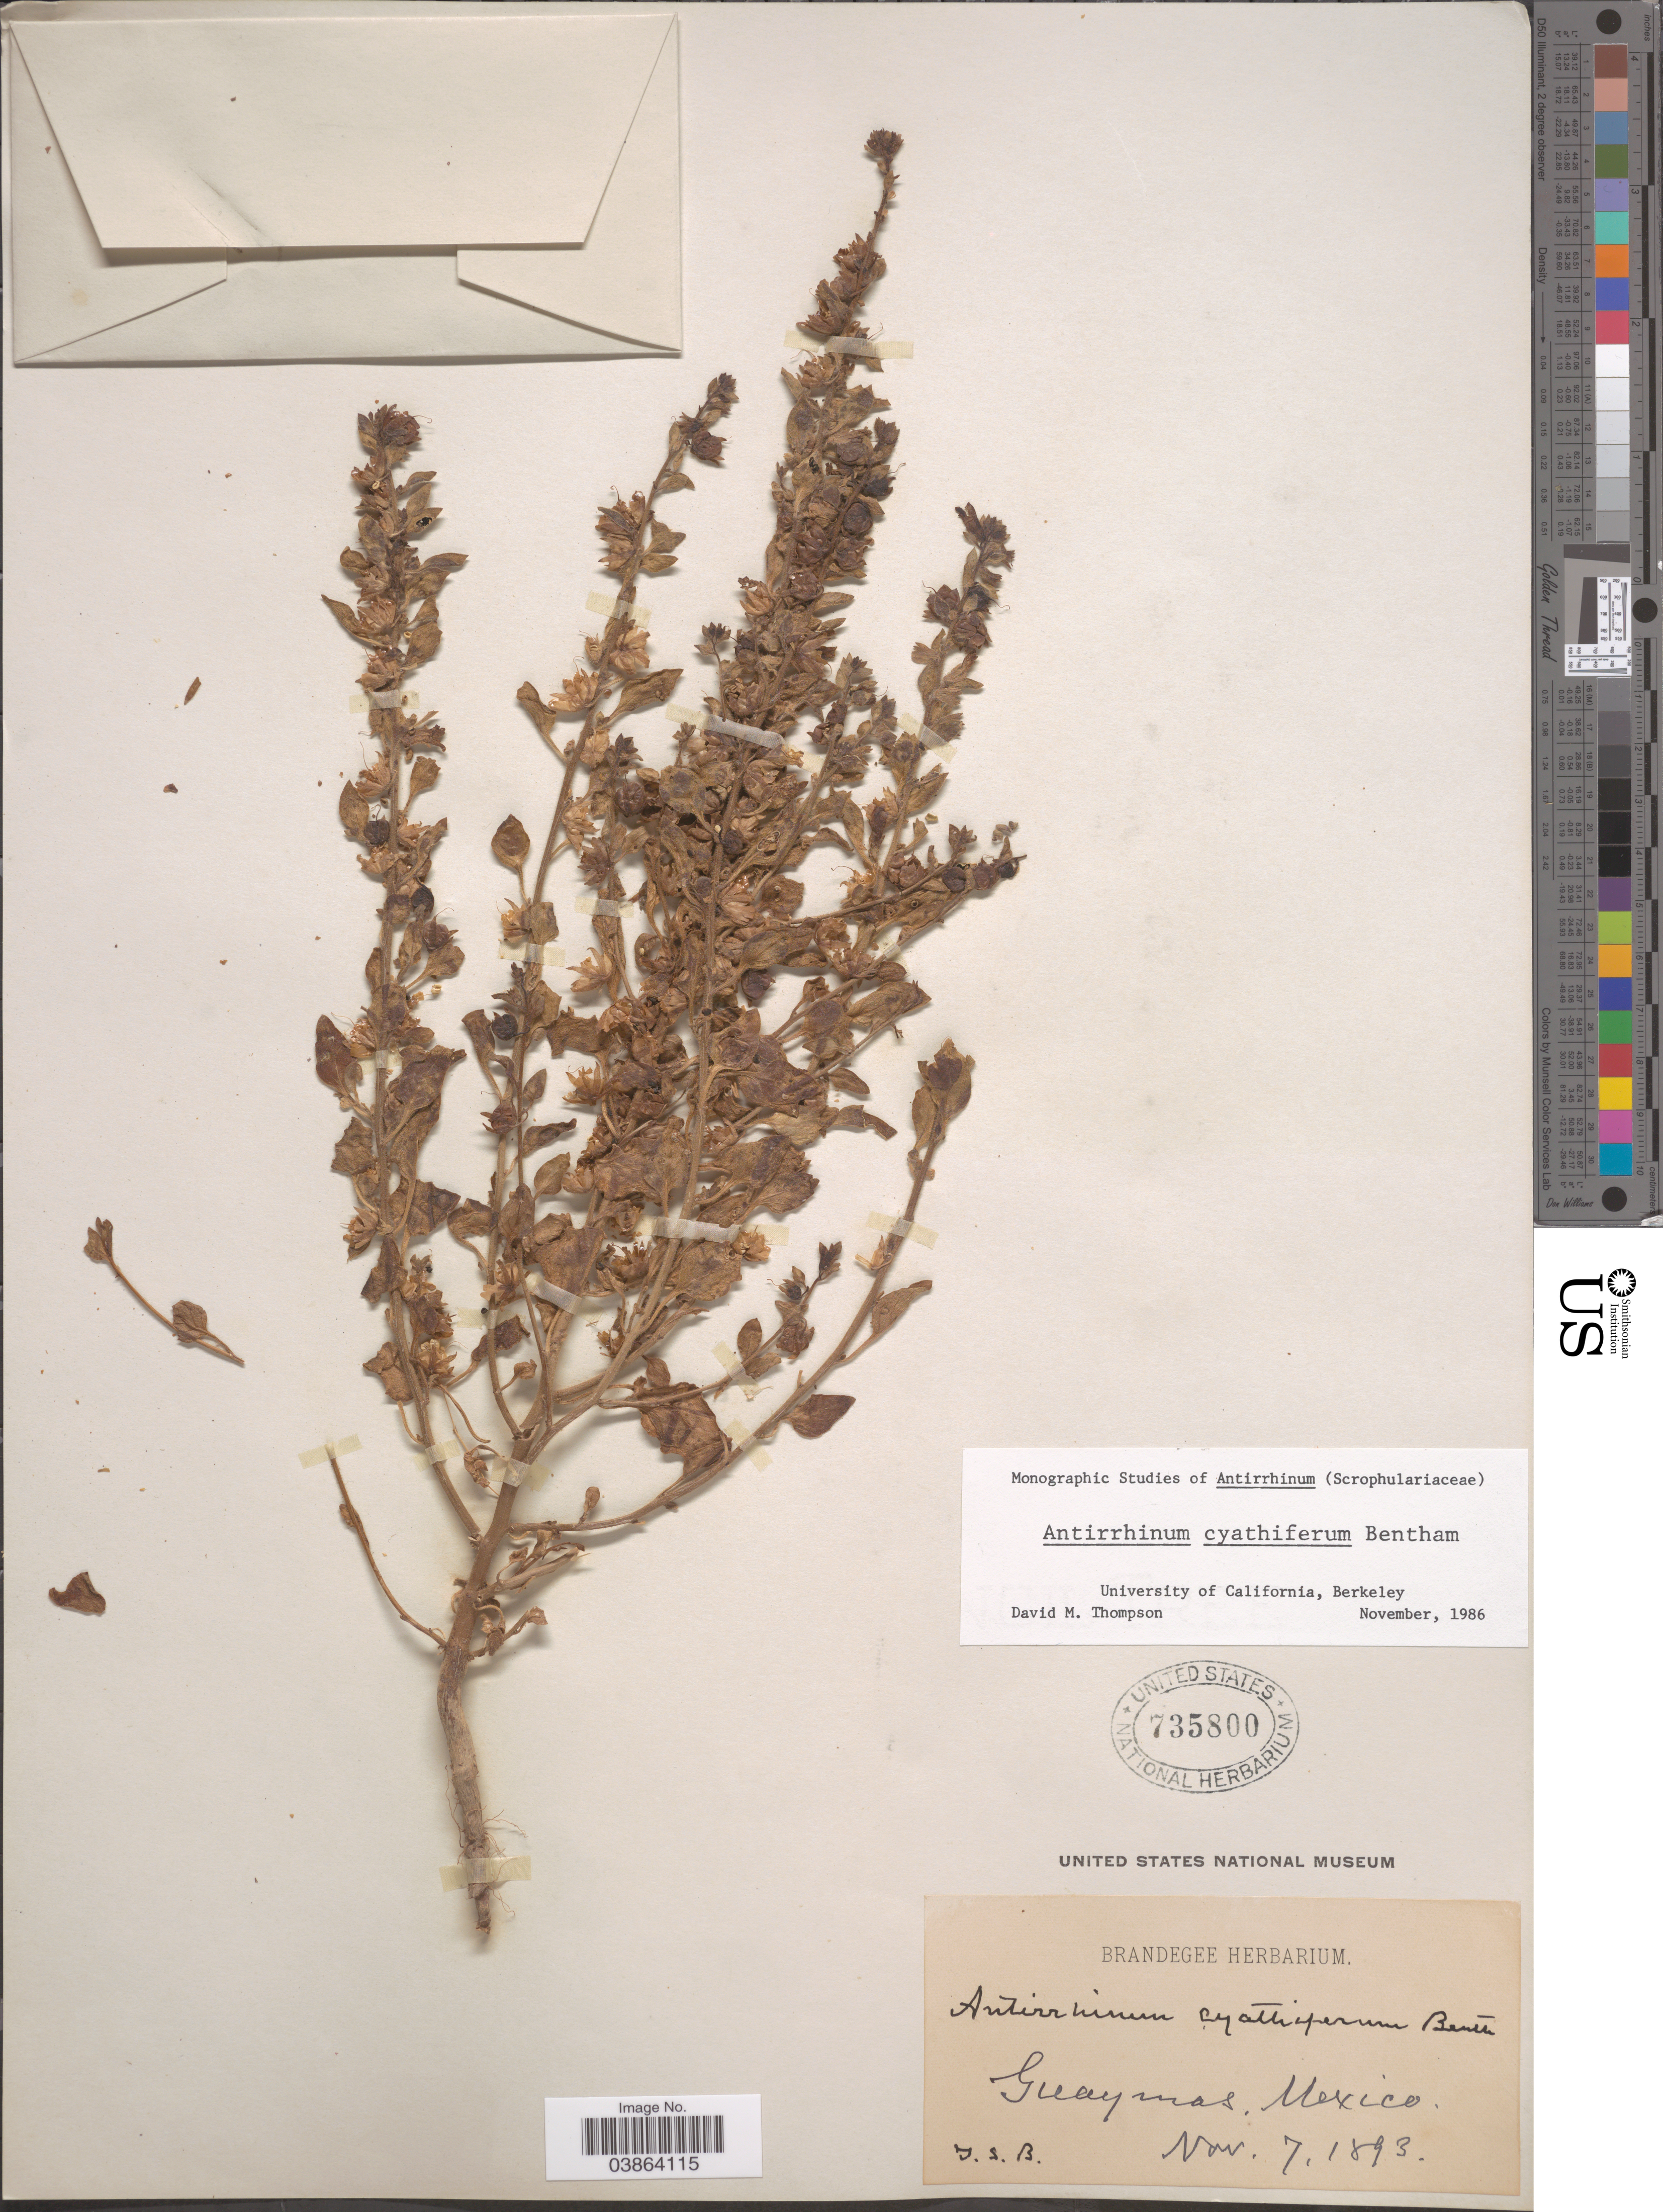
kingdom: Plantae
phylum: Tracheophyta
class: Magnoliopsida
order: Lamiales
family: Plantaginaceae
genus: Pseudorontium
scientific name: Pseudorontium cyathiferum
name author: (Benth.) Rothm.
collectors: T. S. Brandegee (herbarium)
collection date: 1893-11-07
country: Mexico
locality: Guaymas.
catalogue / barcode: US 735800